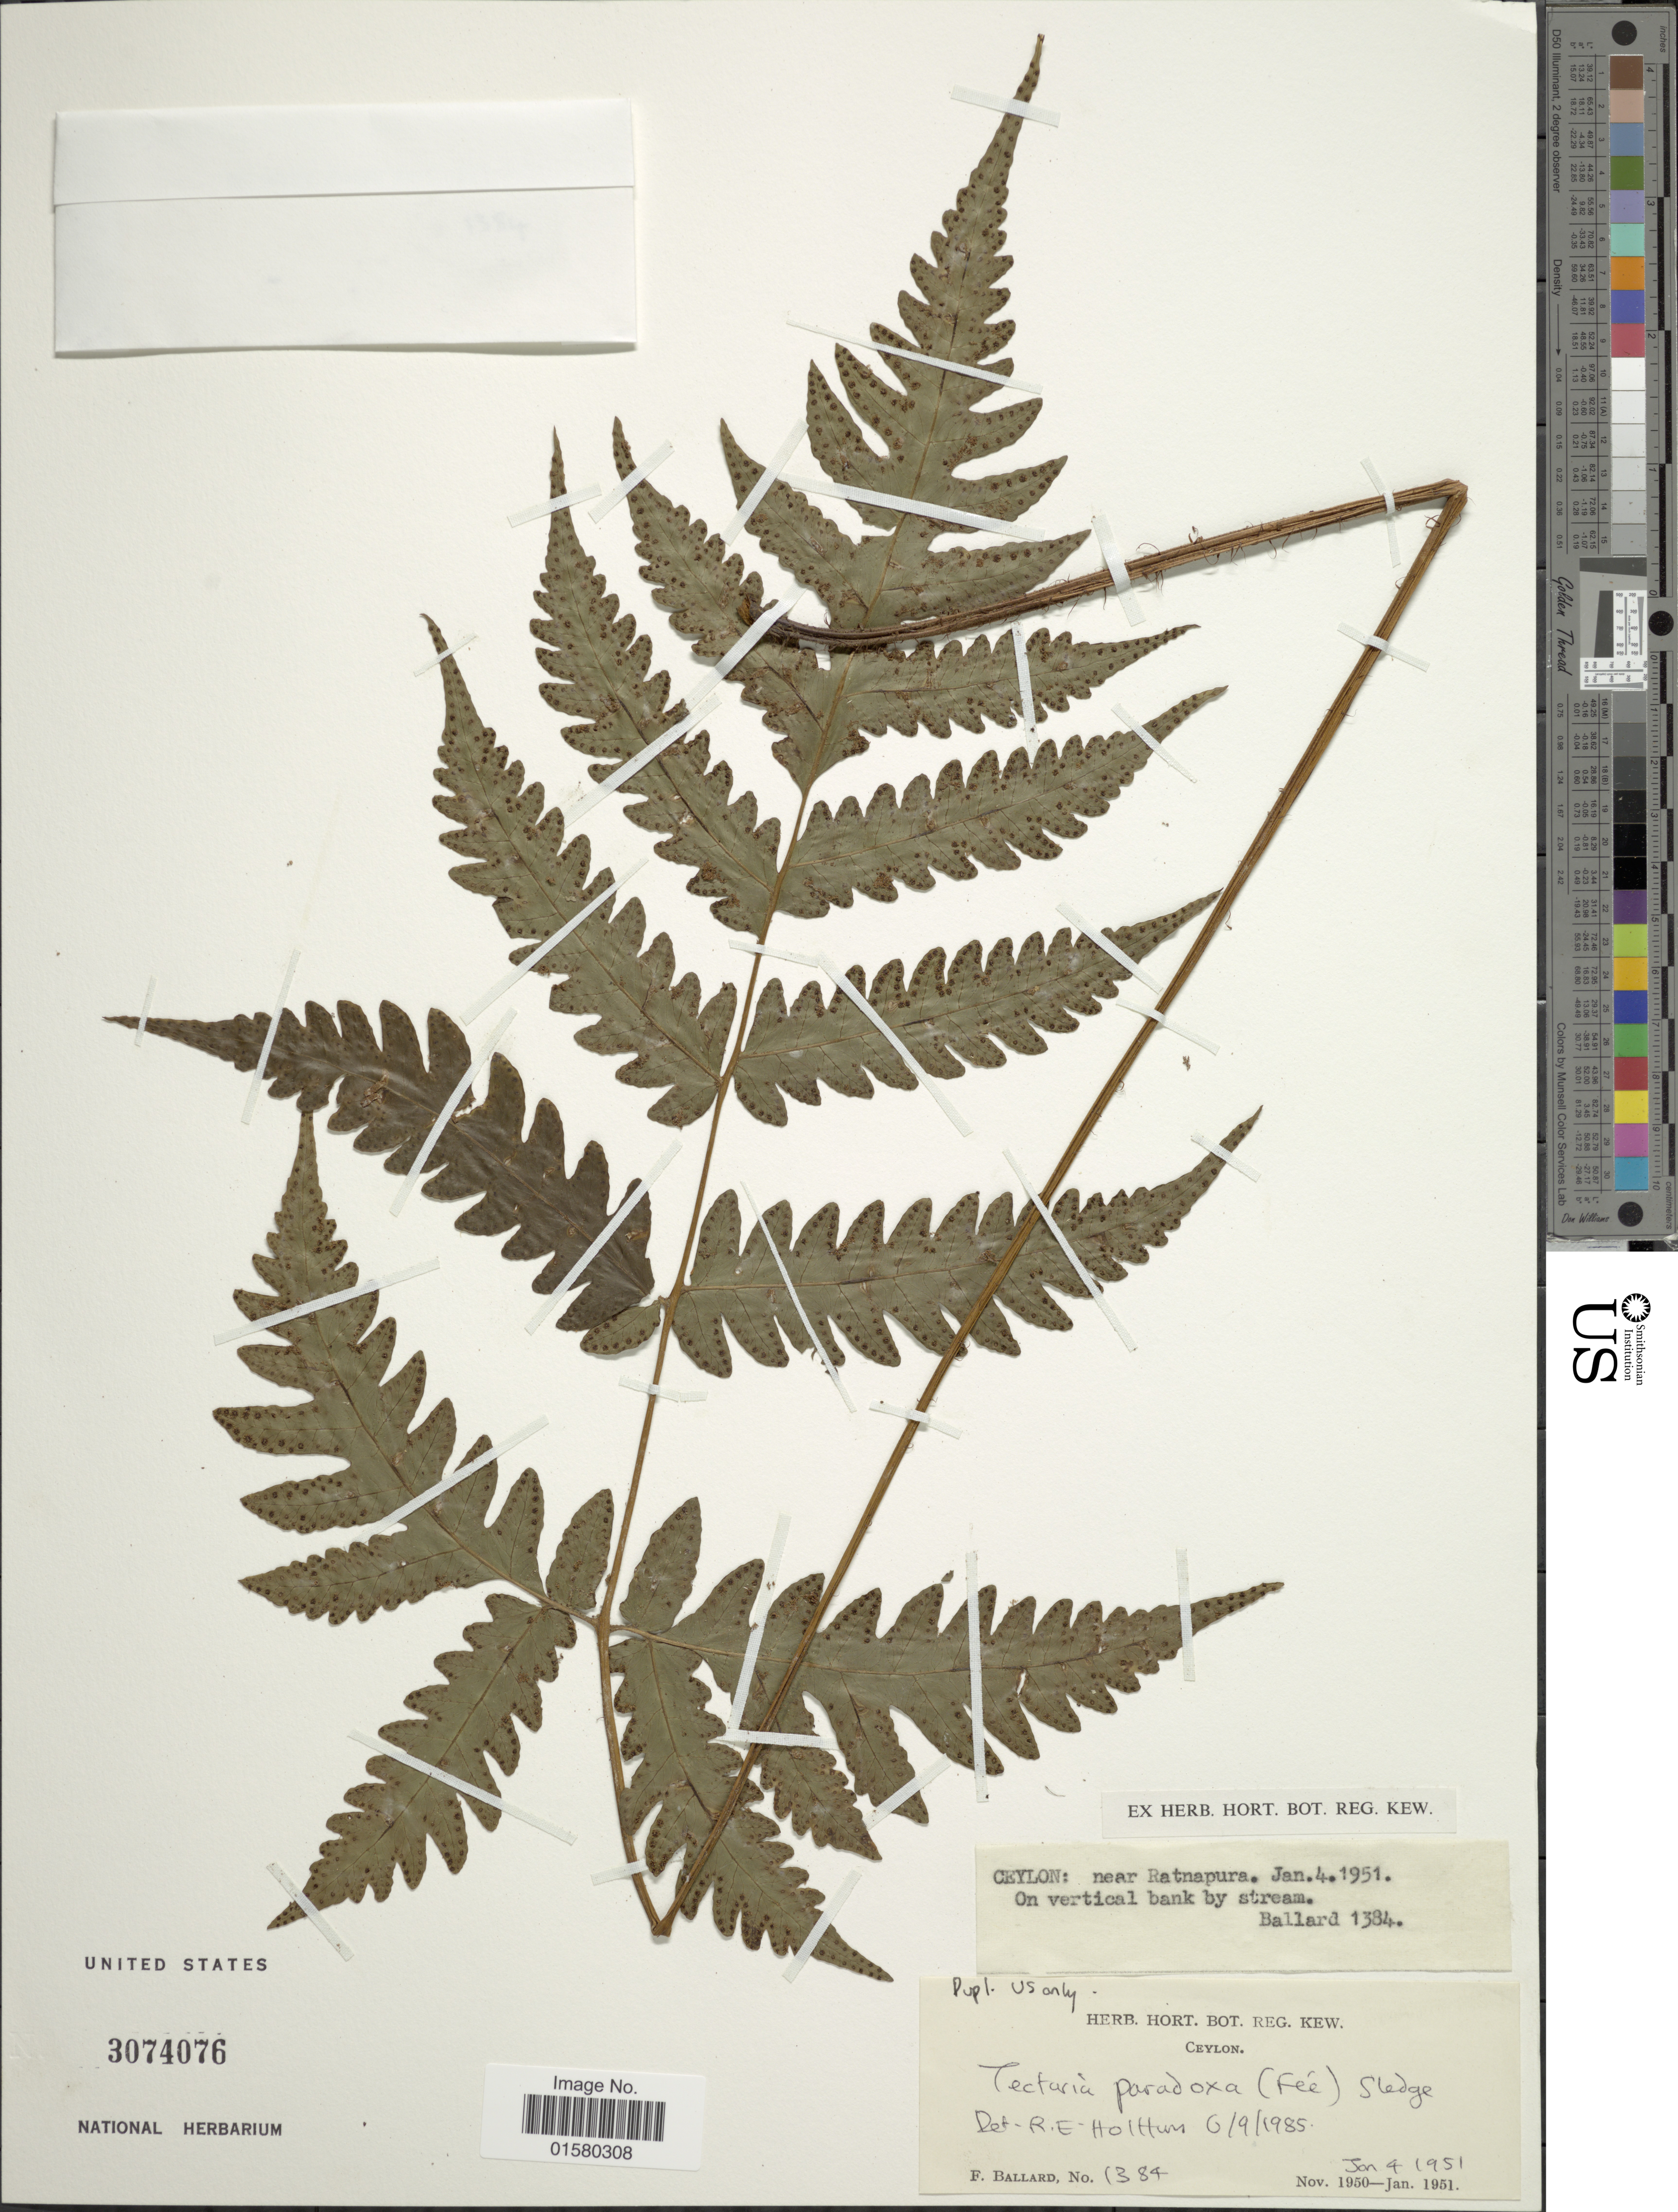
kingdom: Plantae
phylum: Tracheophyta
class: Polypodiopsida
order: Polypodiales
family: Tectariaceae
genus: Tectaria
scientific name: Tectaria paradoxa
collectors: F. Ballard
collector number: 1384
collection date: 1951-01-04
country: Sri Lanka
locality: Ceylon: near Ratnapura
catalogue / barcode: US 3074076